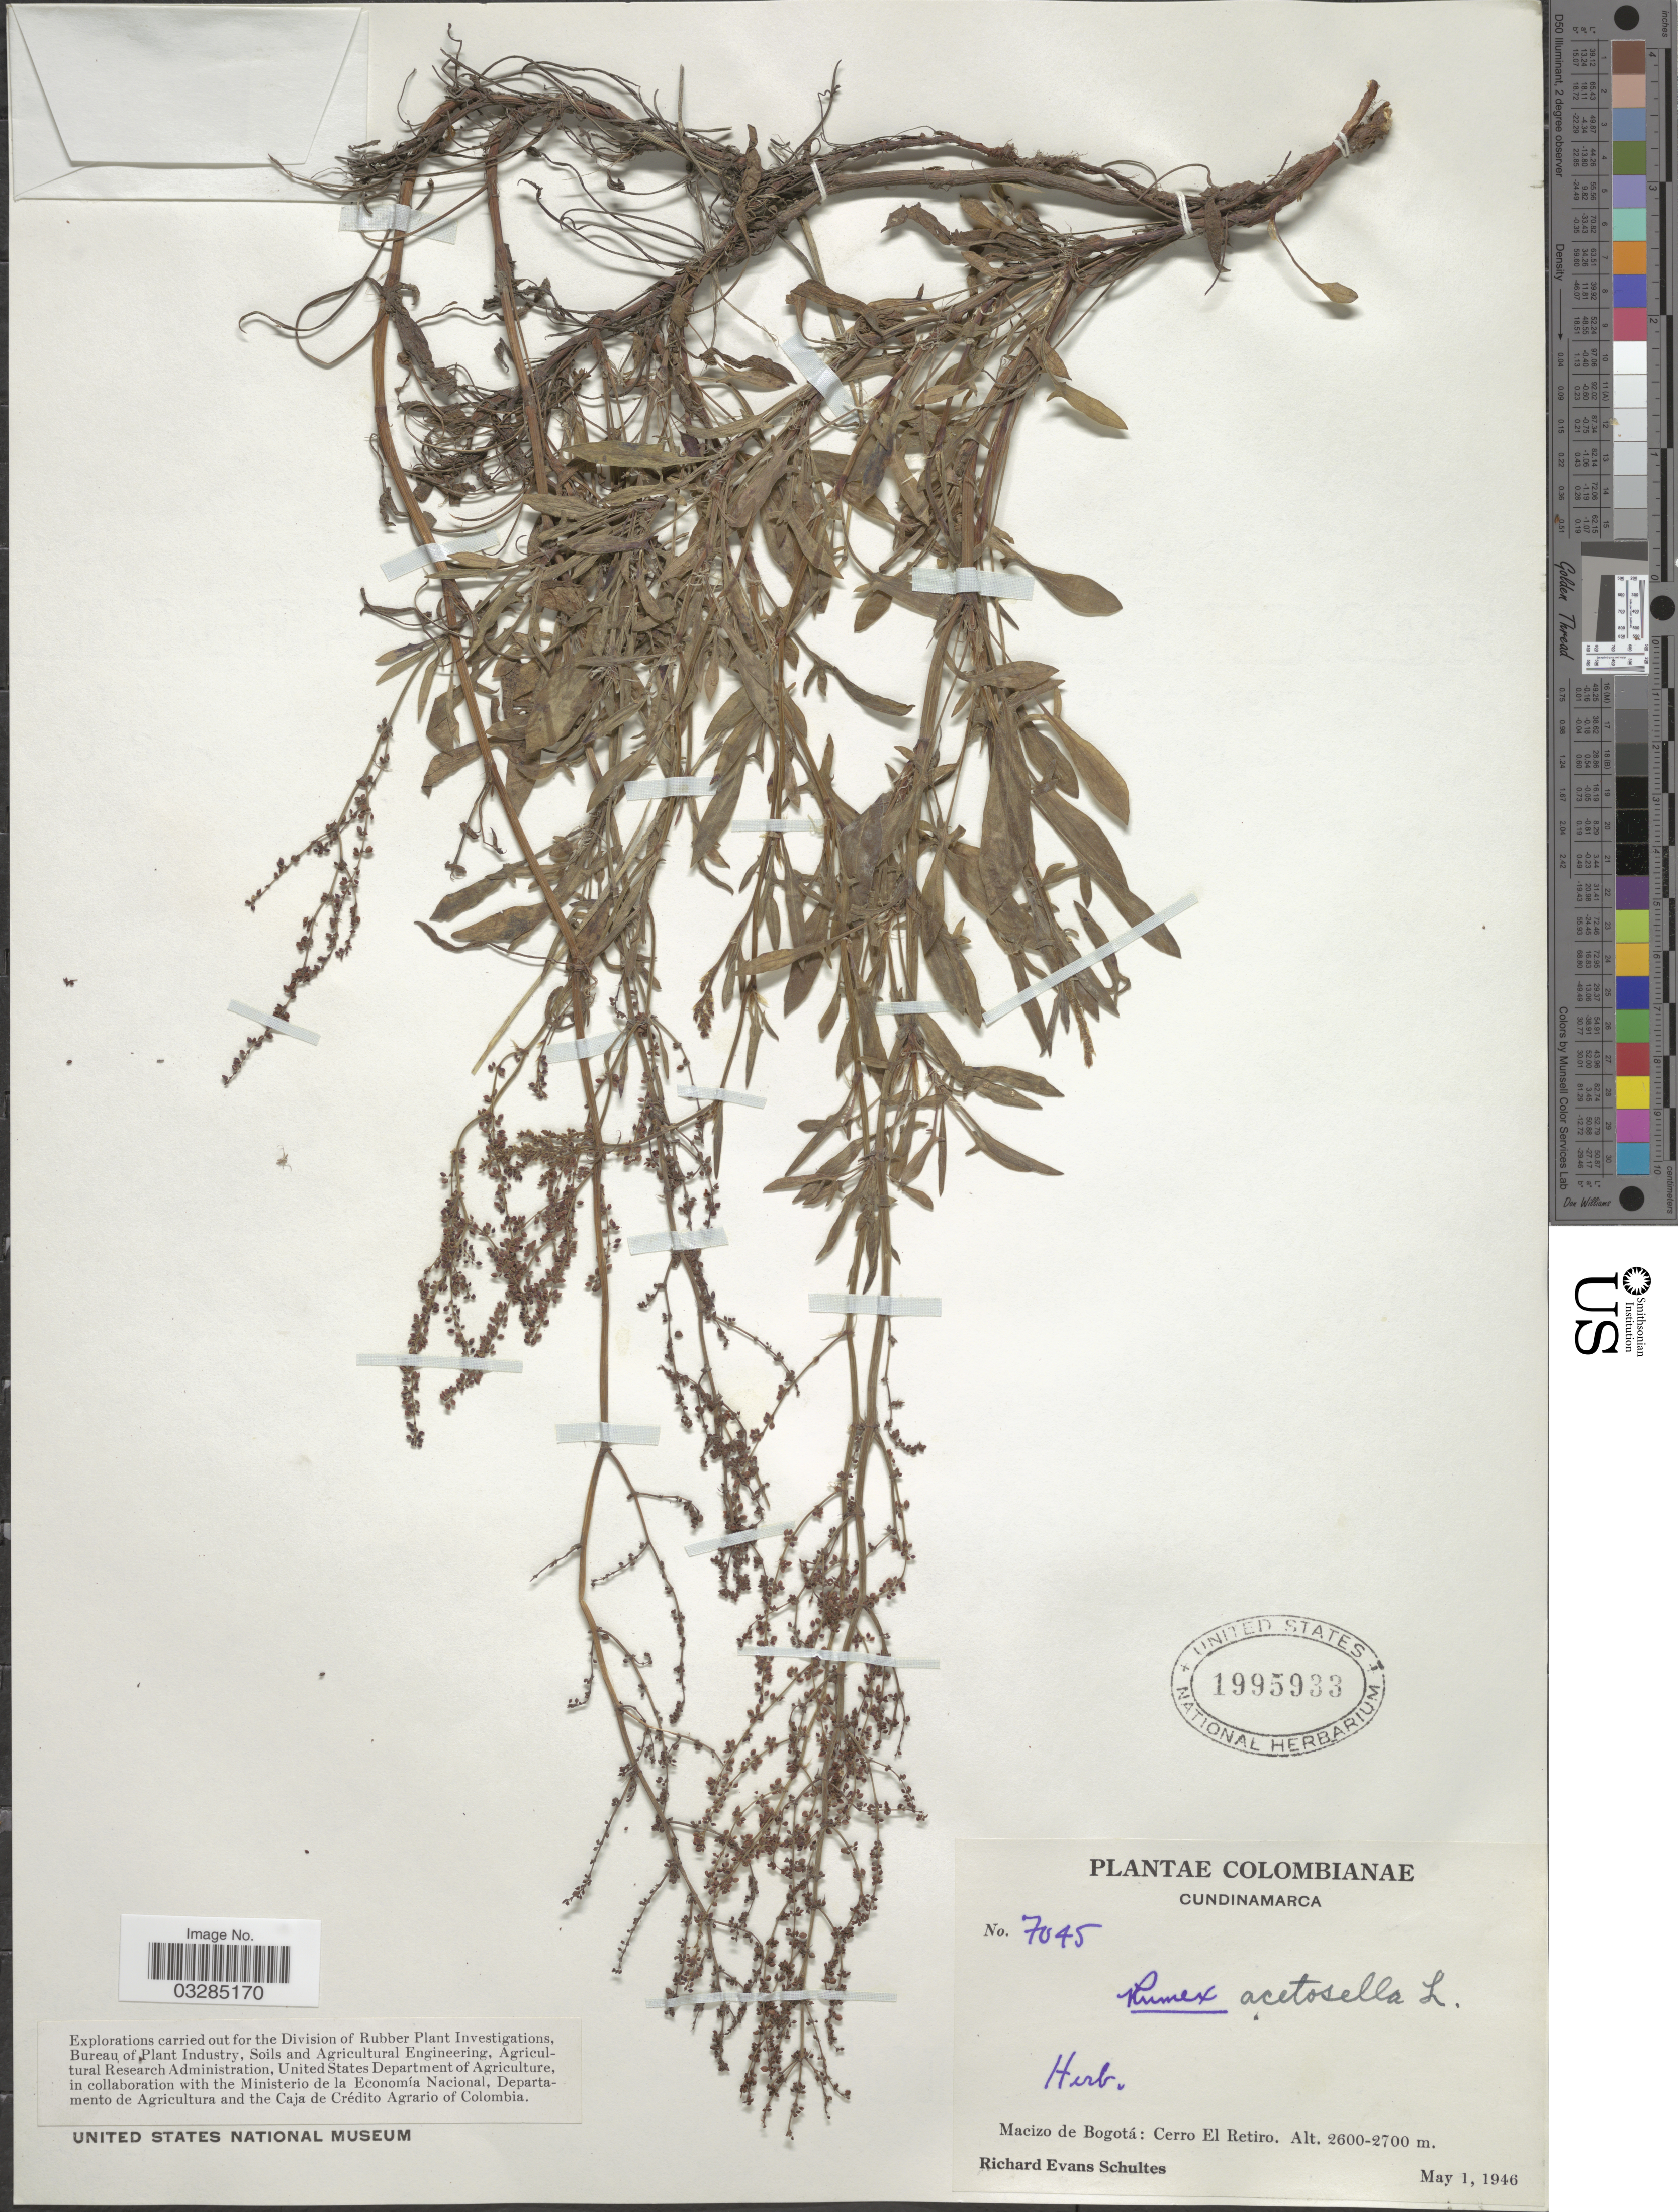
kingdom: Plantae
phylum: Tracheophyta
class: Magnoliopsida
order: Caryophyllales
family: Polygonaceae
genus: Rumex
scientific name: Rumex acetosella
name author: L.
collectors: R. E. Schultes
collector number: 7045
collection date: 1946-05-01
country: Colombia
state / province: Cundinamarca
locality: Macizo de Bogotá: Cerro El Retiro.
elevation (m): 2600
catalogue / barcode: US 1995933